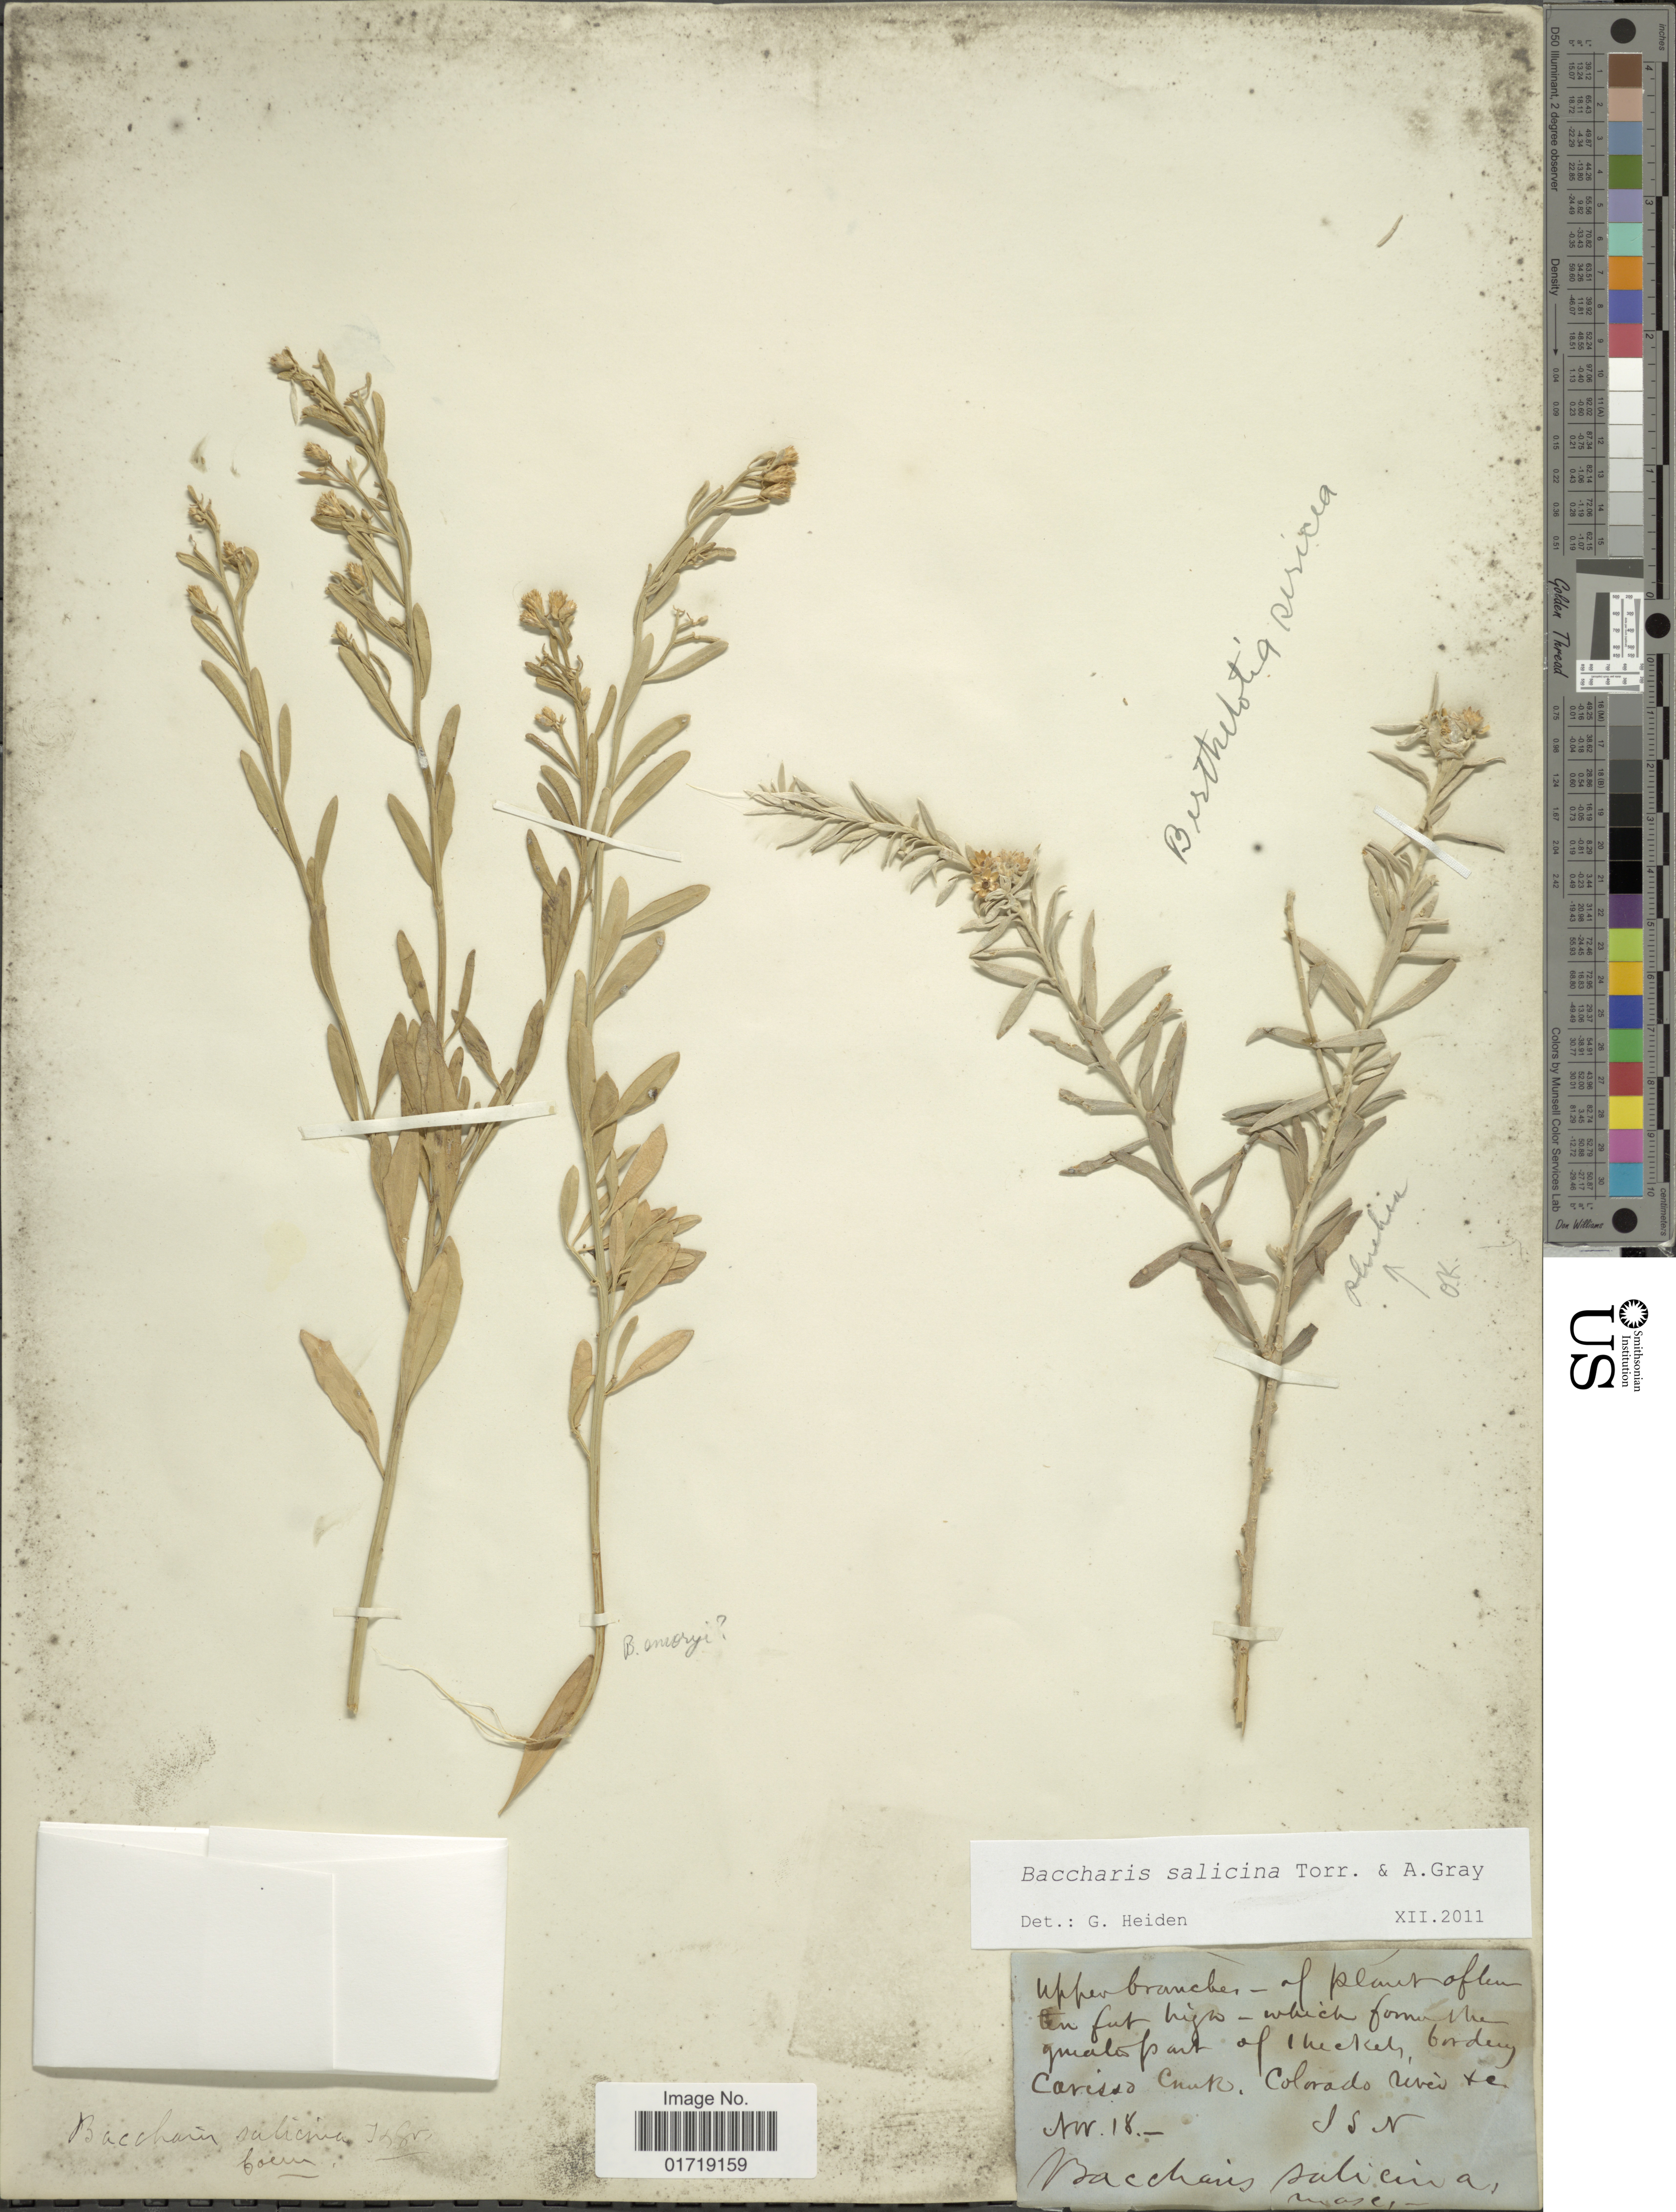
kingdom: Plantae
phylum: Tracheophyta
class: Magnoliopsida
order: Asterales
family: Asteraceae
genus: Baccharis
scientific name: Baccharis salicina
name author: Torr. & A. Gray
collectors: I. S. N.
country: United States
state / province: Colorado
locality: Carisso Creek, Colorado river NW 18